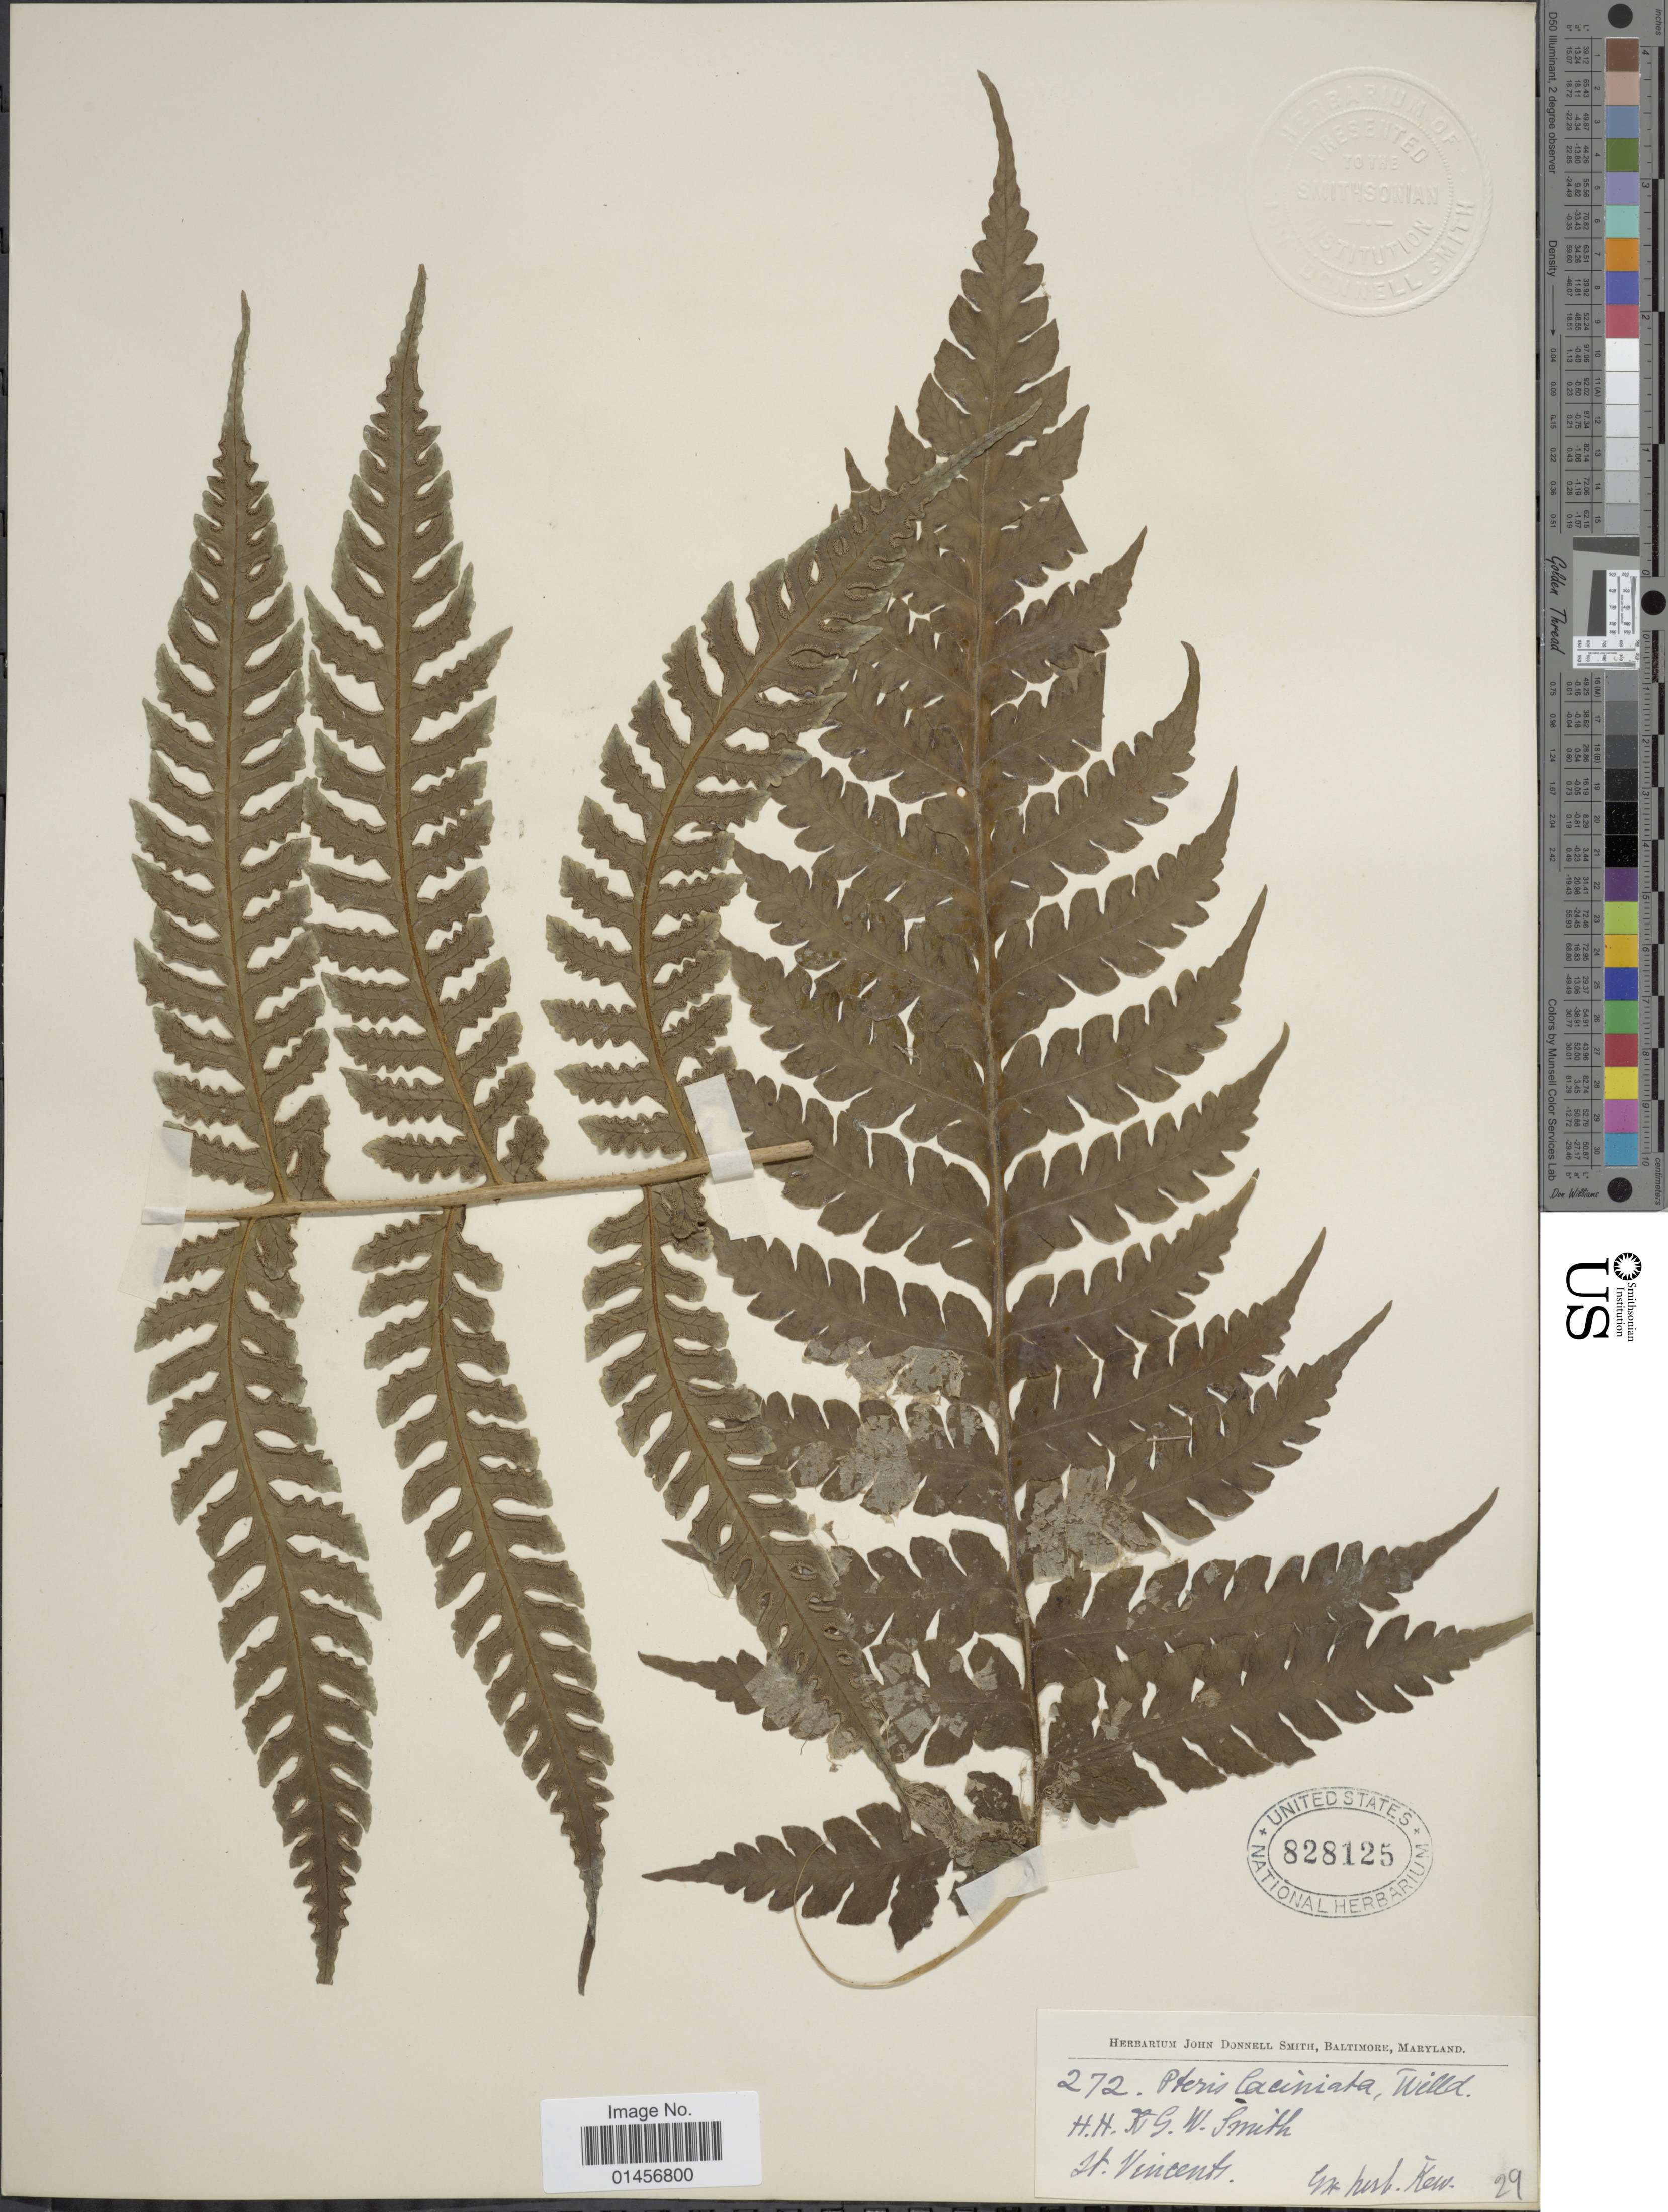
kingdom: Plantae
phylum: Tracheophyta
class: Polypodiopsida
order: Polypodiales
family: Lonchitidaceae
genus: Lonchitis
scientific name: Lonchitis hirsuta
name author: L.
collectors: H. H. Smith & G. Smith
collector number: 272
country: St. Vincent - Grenadines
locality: St. Vincents.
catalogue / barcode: US 828125